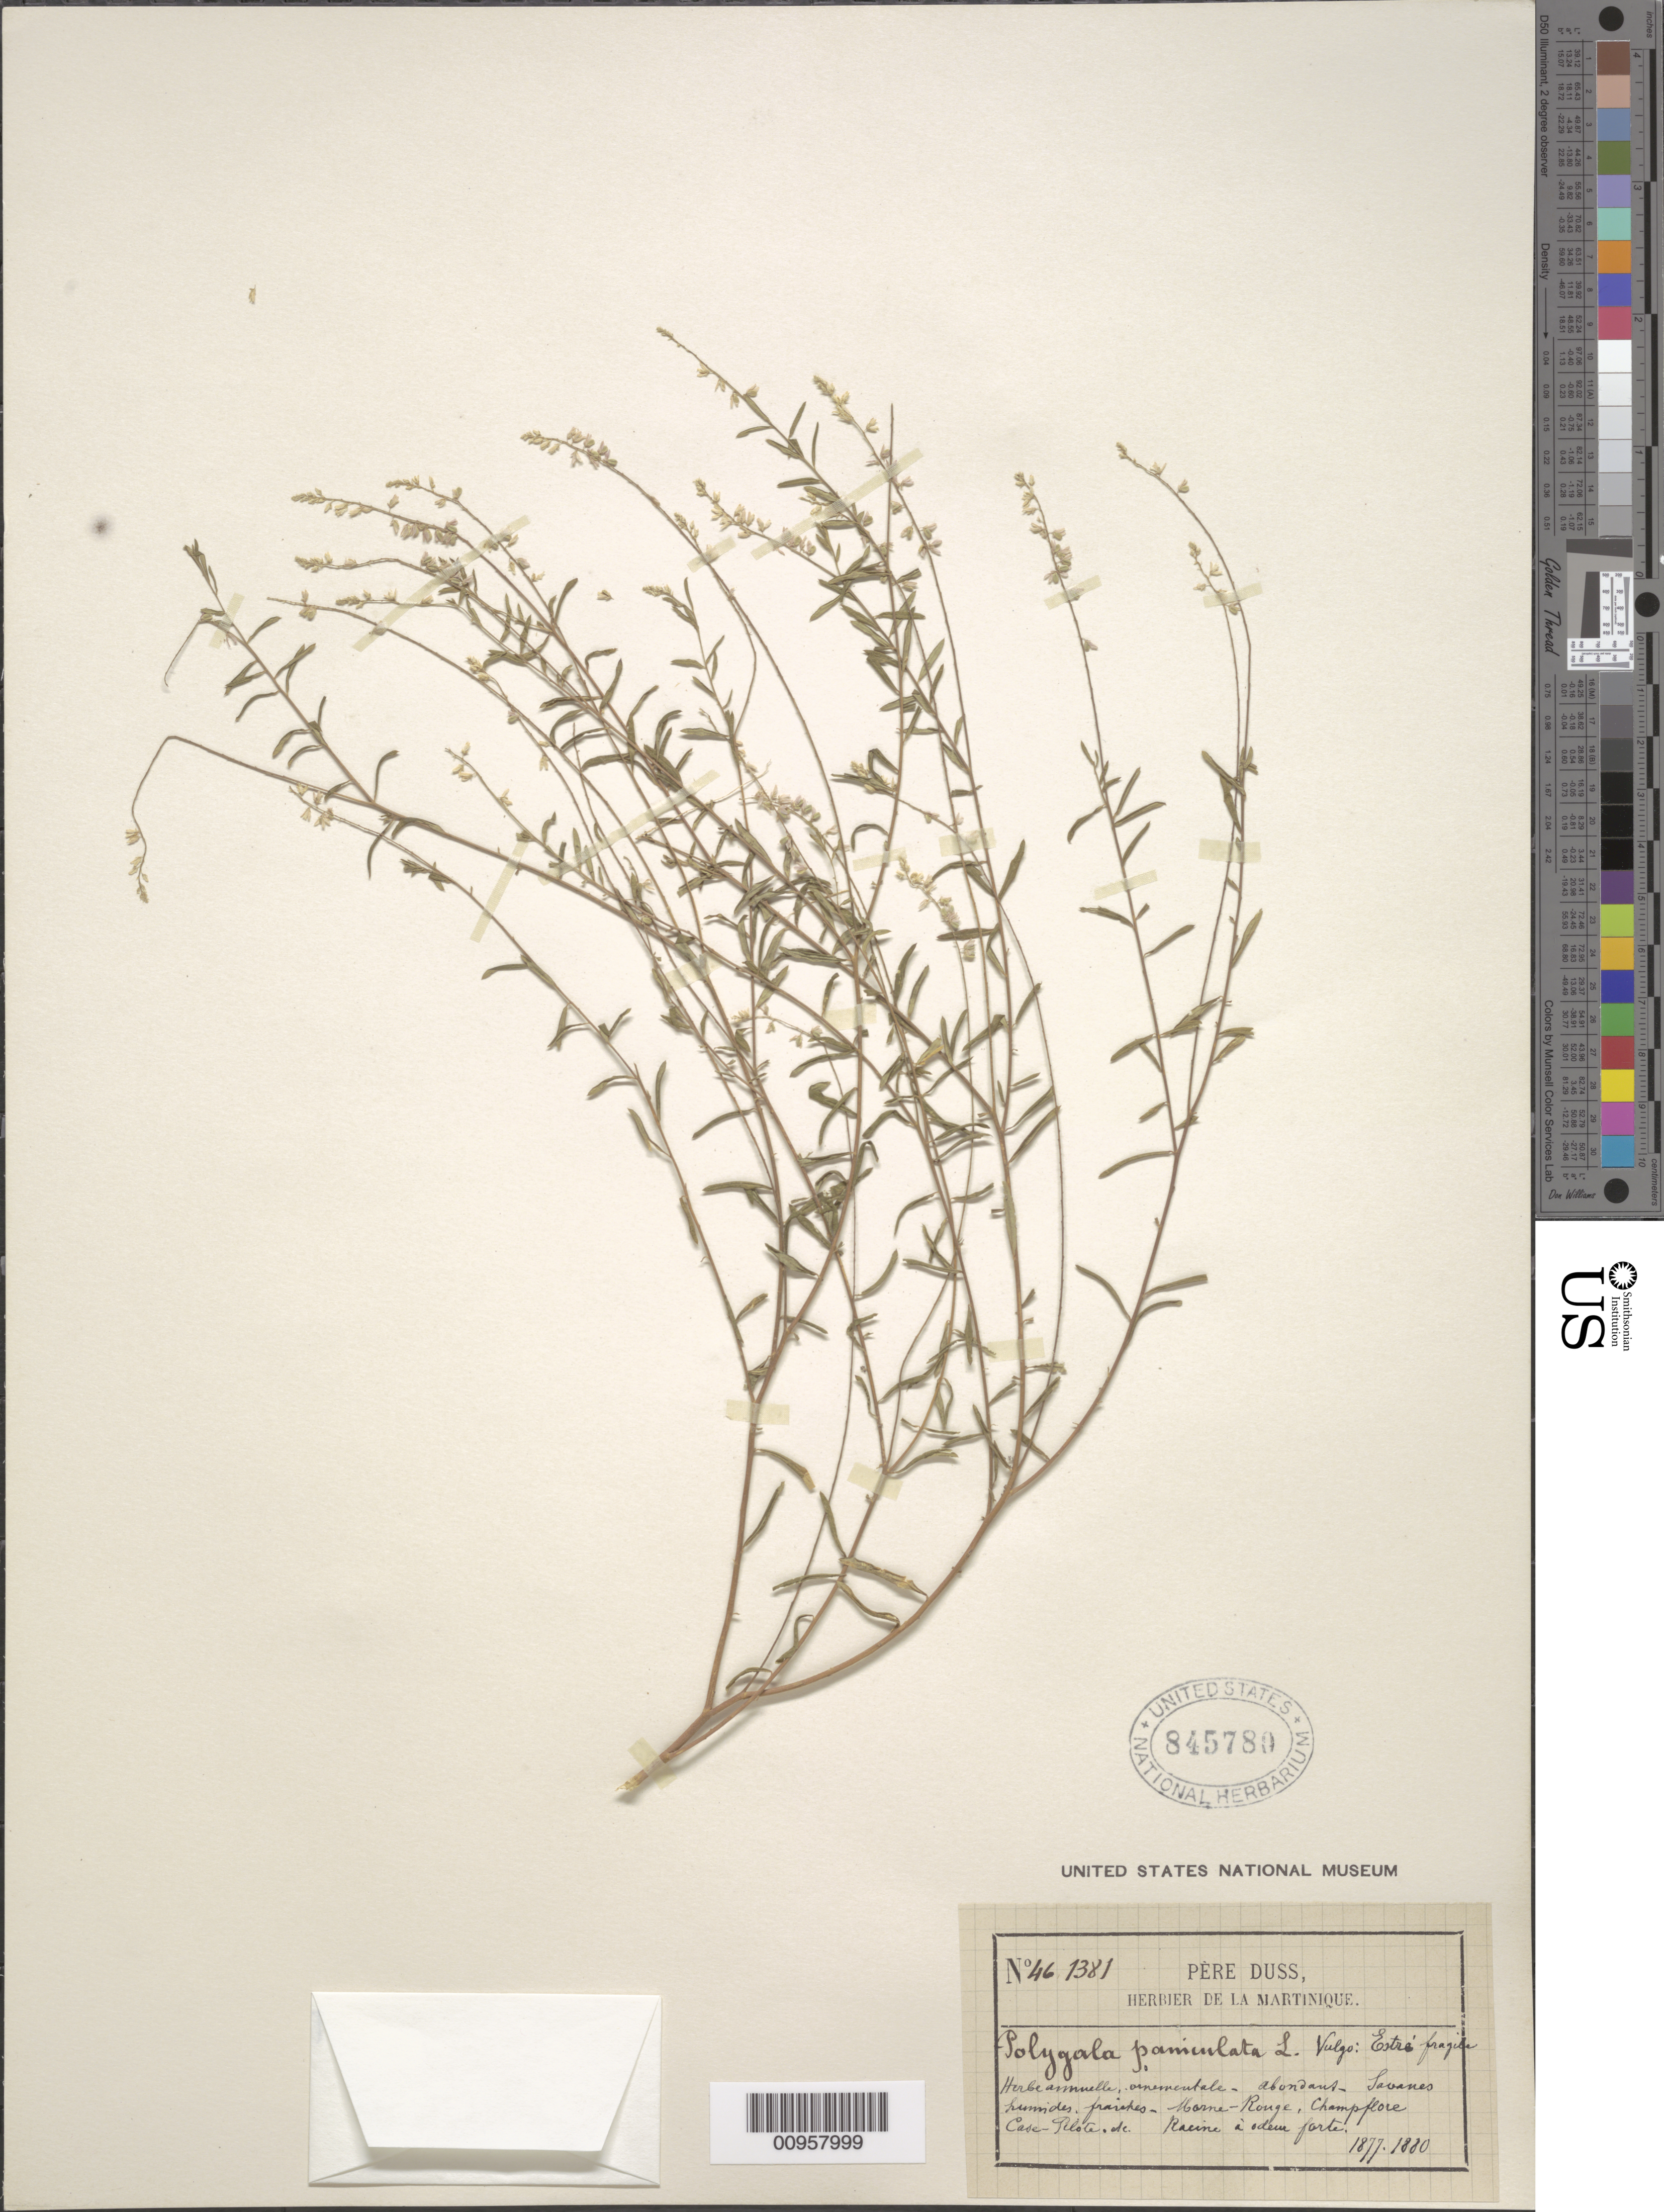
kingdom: Plantae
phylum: Tracheophyta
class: Magnoliopsida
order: Fabales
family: Polygalaceae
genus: Polygala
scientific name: Polygala paniculata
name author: L.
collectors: Père Duss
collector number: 46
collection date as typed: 1877 to -- --- 1880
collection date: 1877/1880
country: Martinique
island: Martinique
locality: Morne Rouge, Champflore, Case Pilote, etc., "racine à adeu forte"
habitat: Savannes humides, fraiches,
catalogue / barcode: US 845780